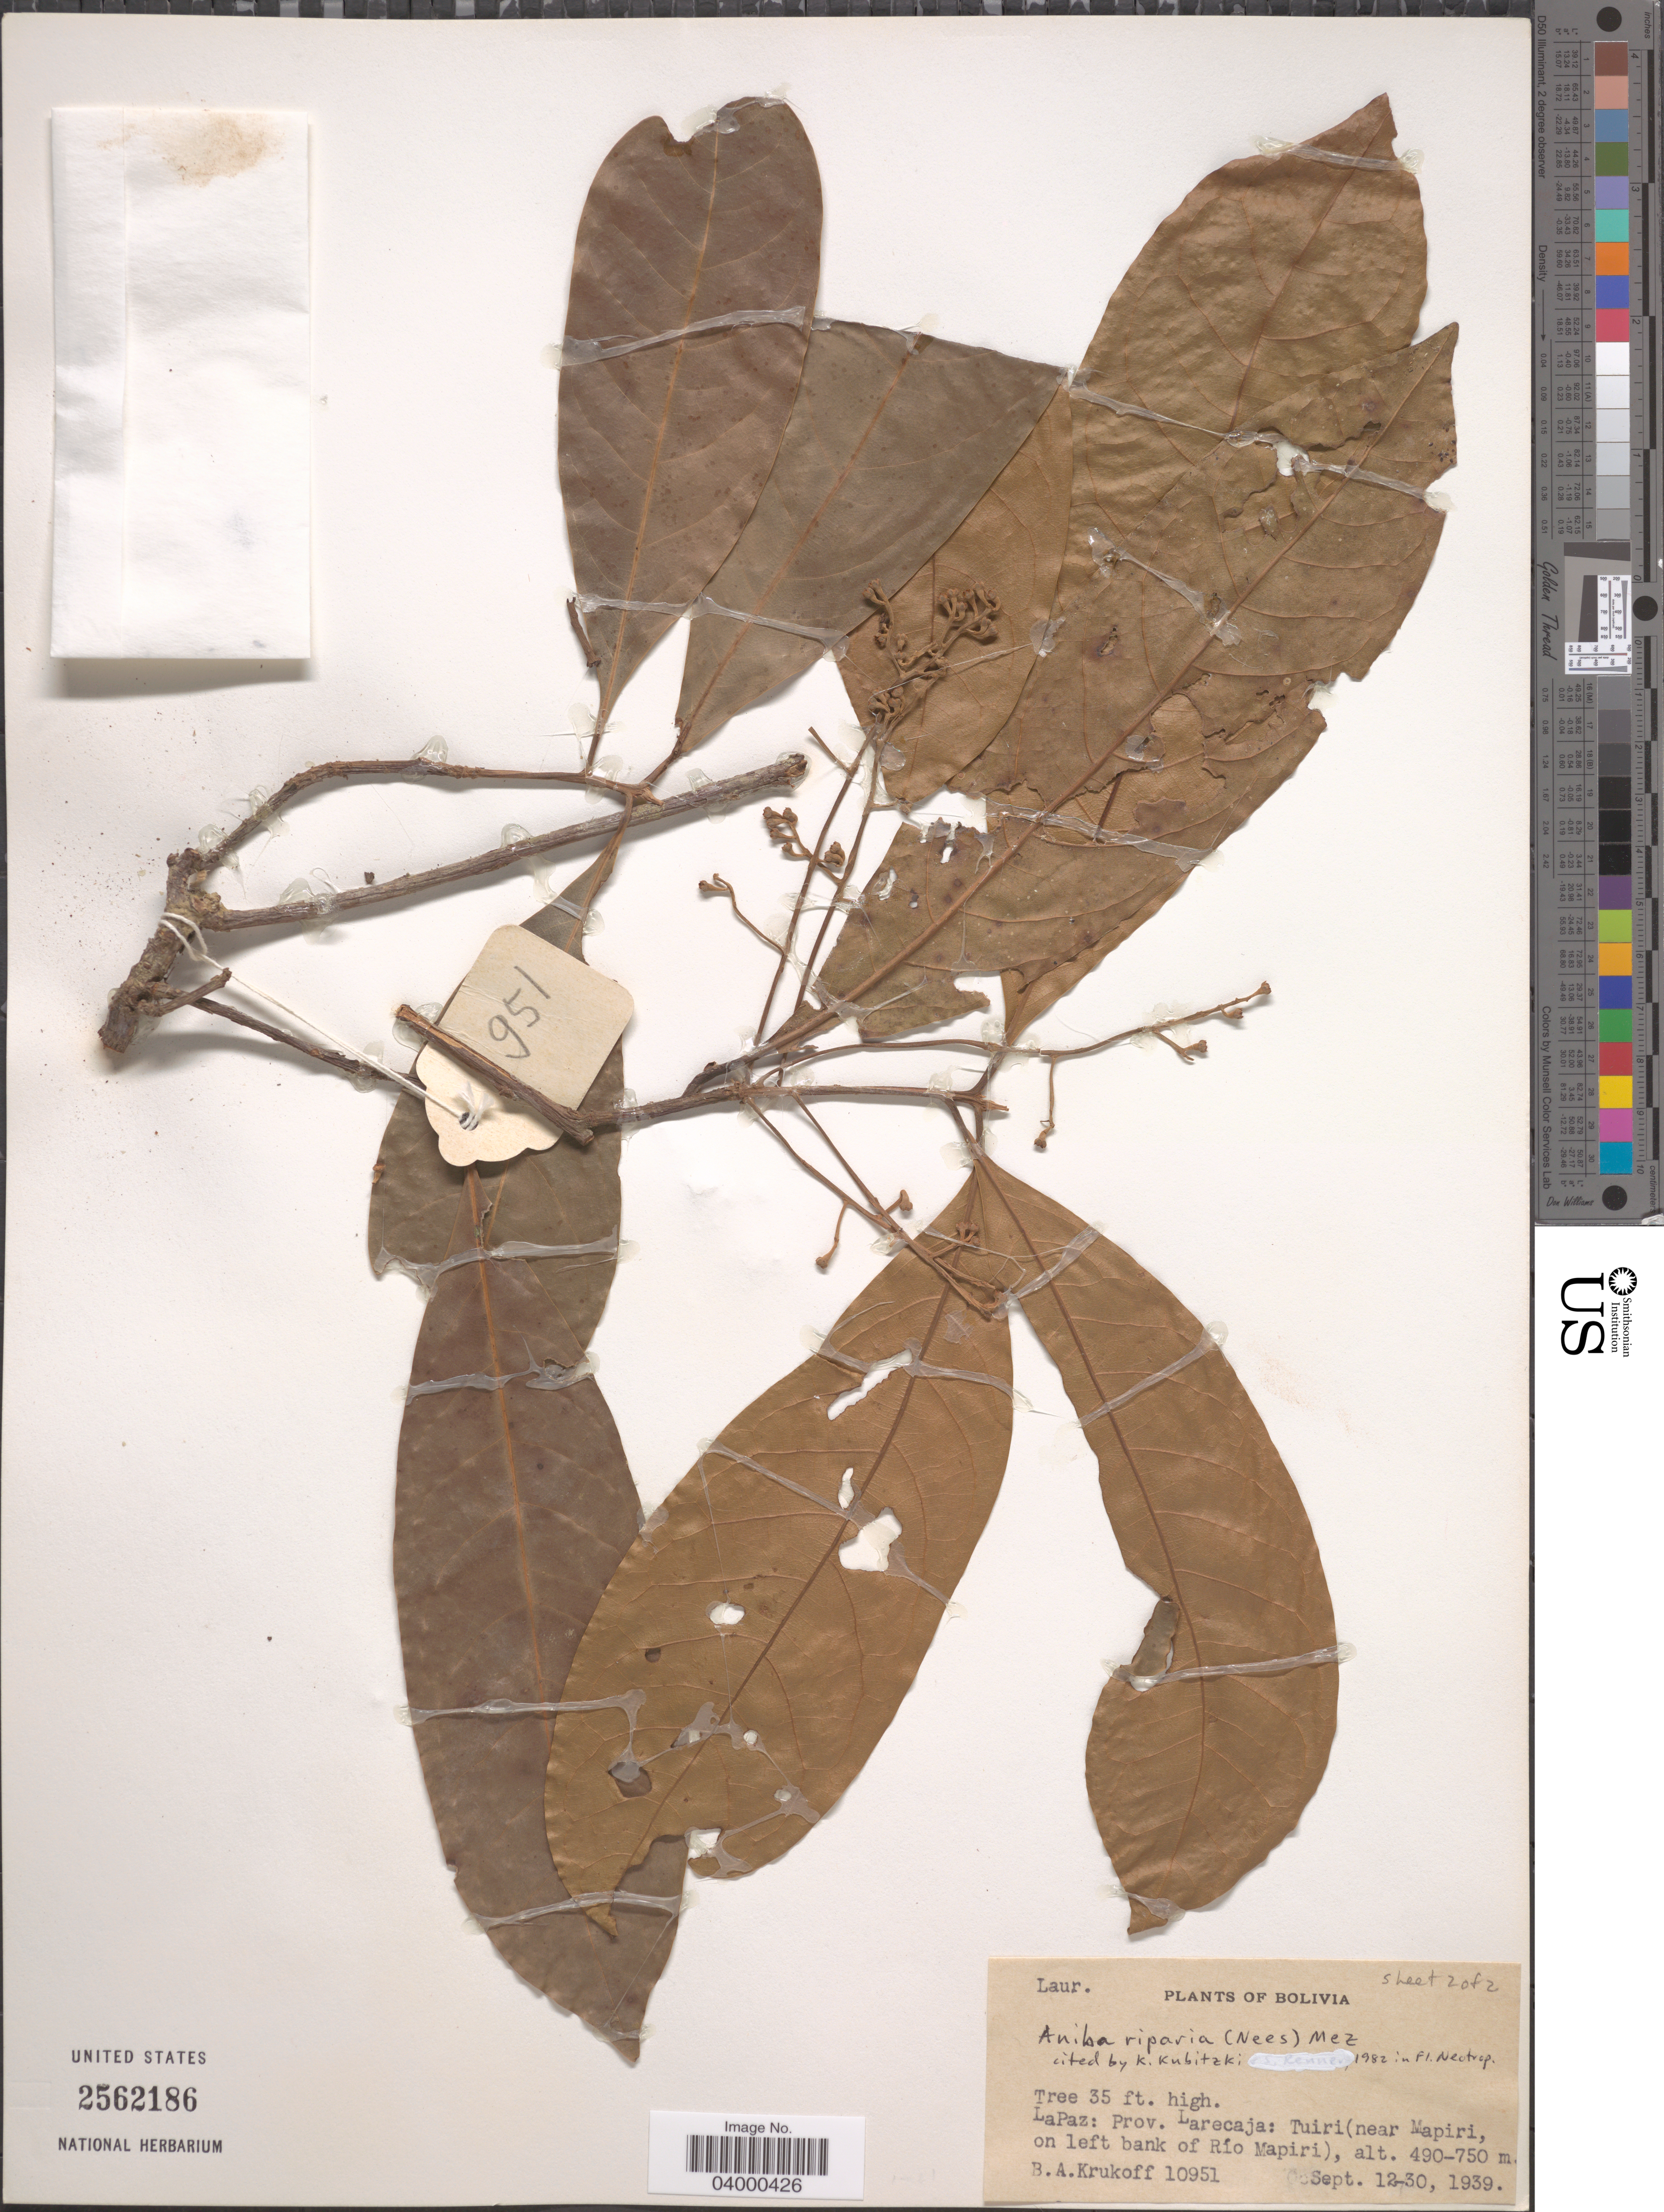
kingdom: Plantae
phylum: Tracheophyta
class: Magnoliopsida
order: Laurales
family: Lauraceae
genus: Aniba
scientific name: Aniba riparia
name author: (Nees) Mez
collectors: B. A. Krukoff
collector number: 10951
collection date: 1939-09-12/1939-09-30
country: Bolivia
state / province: La Paz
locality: Prov. Larecaja: Tuiri (near Mapiri, on left bank of Río Mapiri).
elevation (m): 490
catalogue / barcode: US 2562186